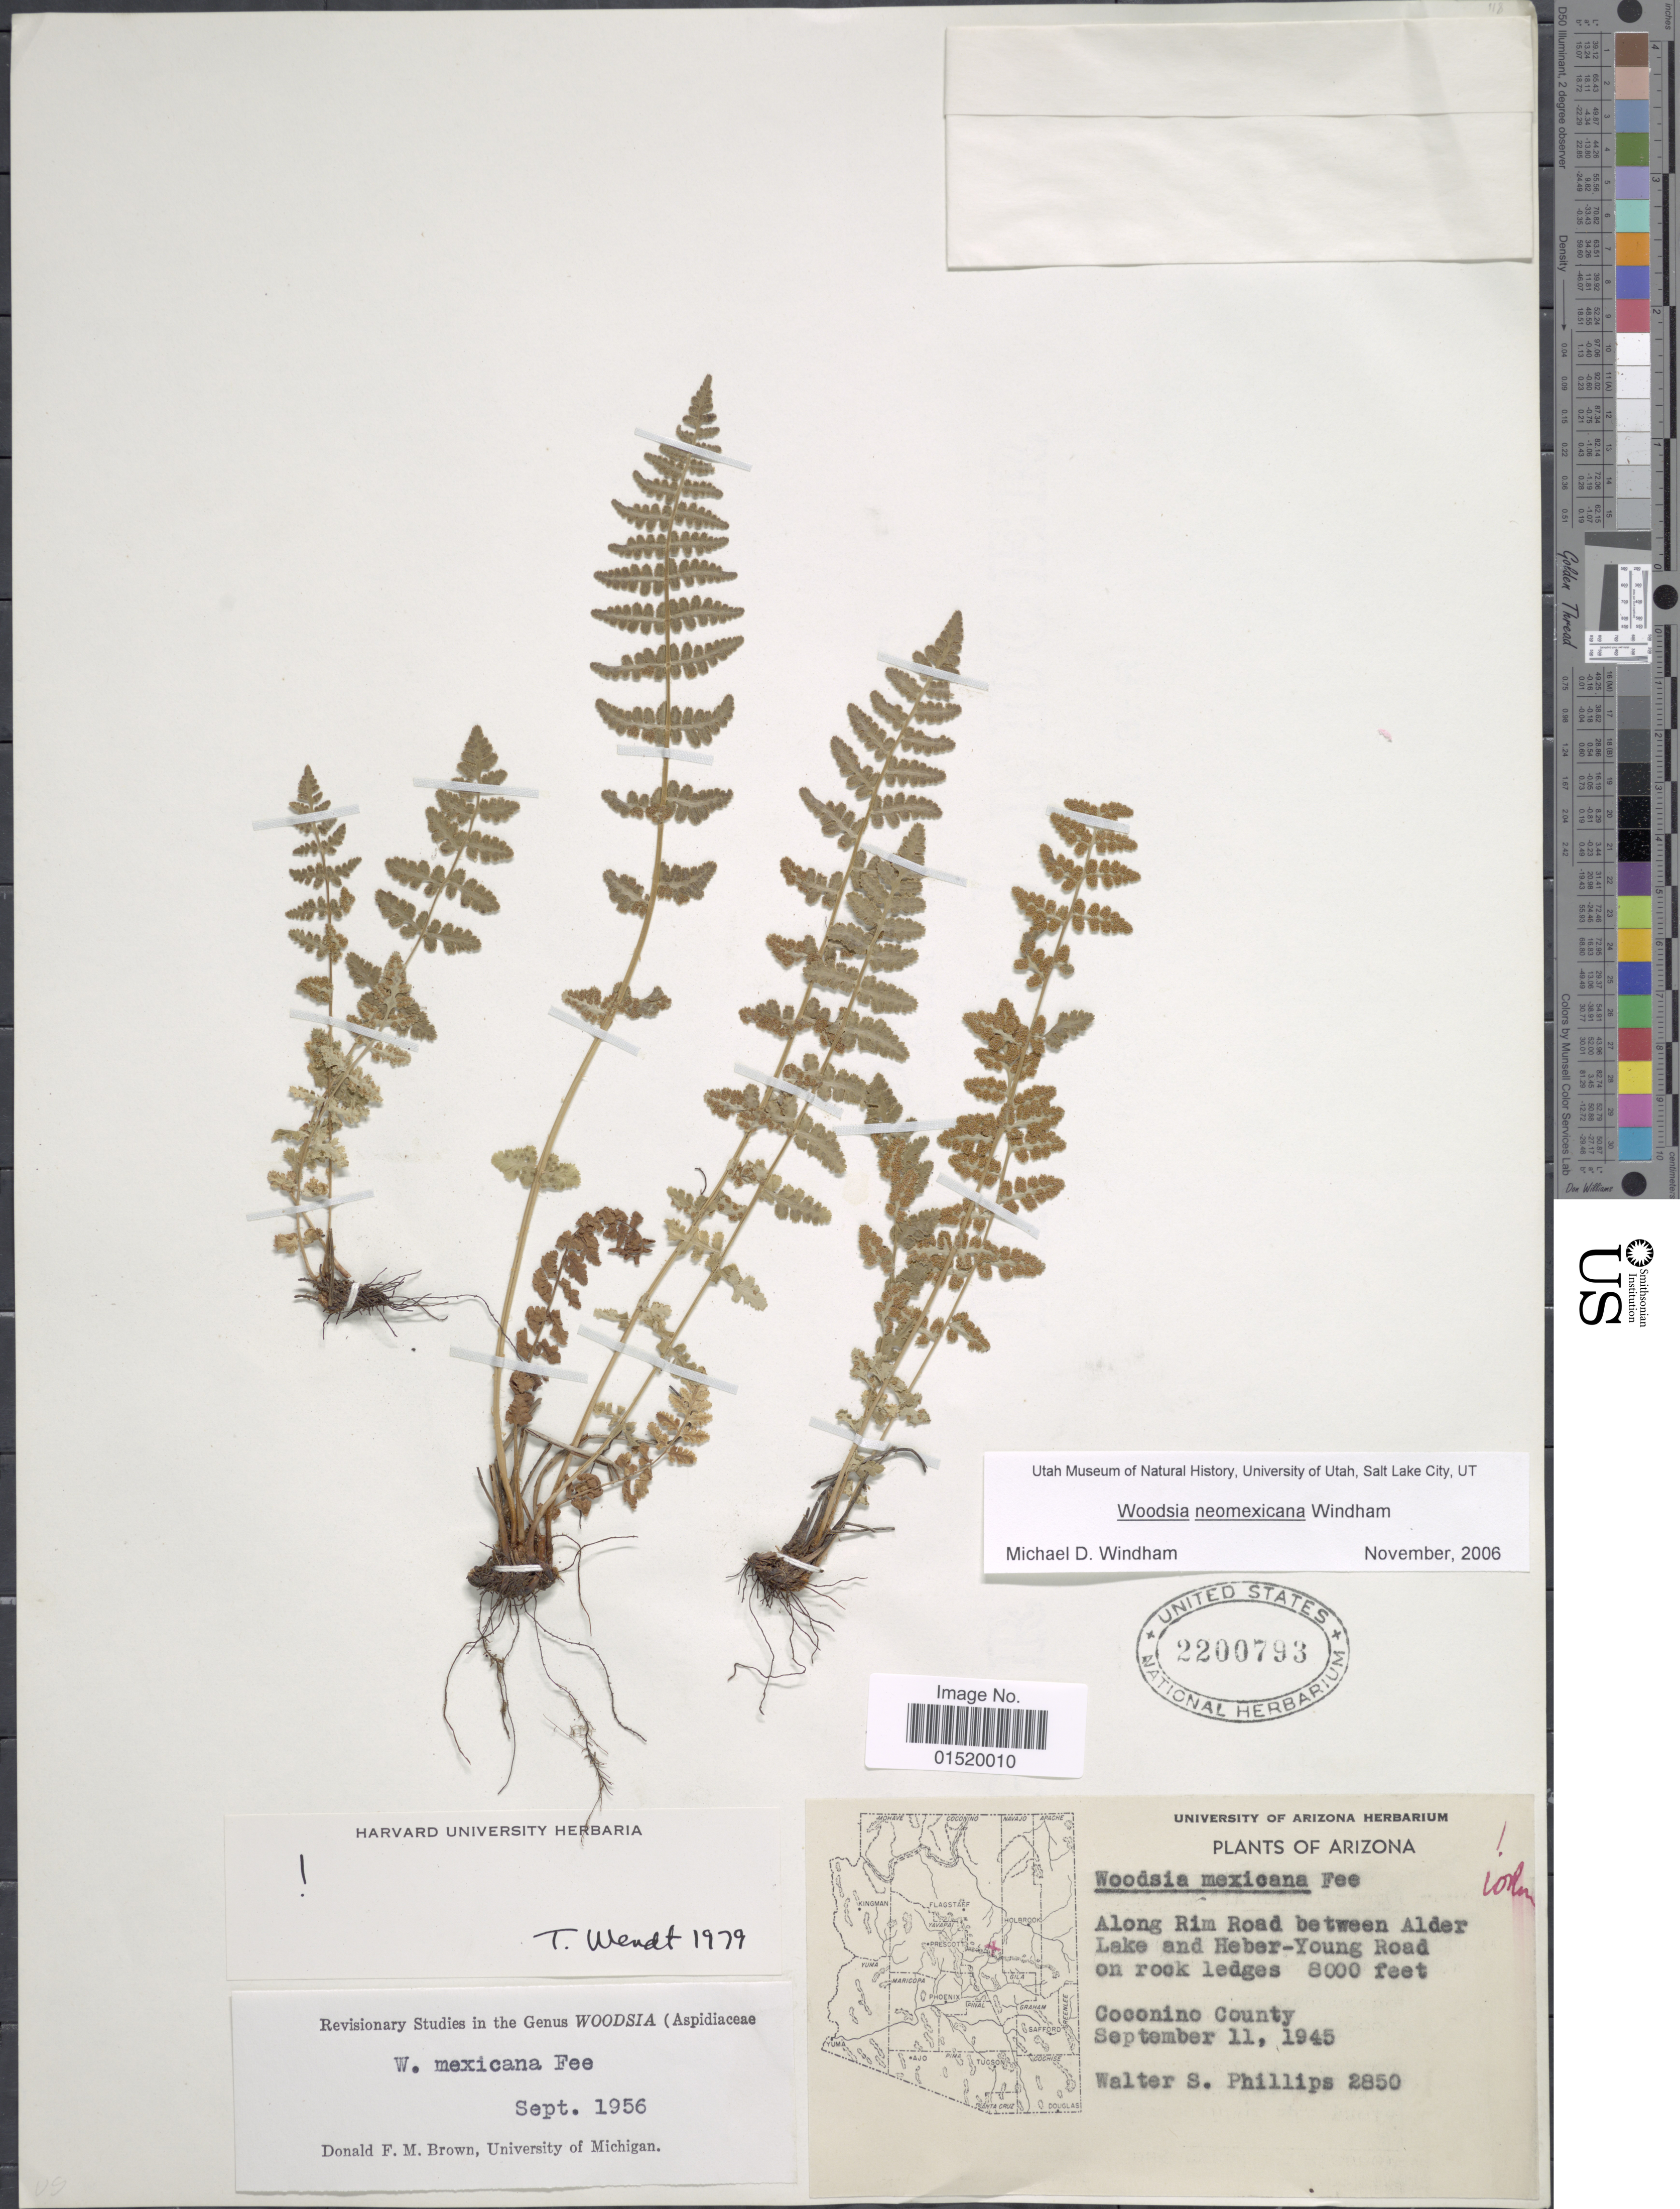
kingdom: Plantae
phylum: Tracheophyta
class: Polypodiopsida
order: Polypodiales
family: Woodsiaceae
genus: Woodsia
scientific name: Woodsia neomexicana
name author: Windham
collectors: W. S. Phillips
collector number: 2850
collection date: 1945-09-11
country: United States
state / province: Arizona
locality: Along Rim Road between Alder Lake and Heber-Young Road on rock ledges, Coconino County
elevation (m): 2438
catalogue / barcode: US 2200793